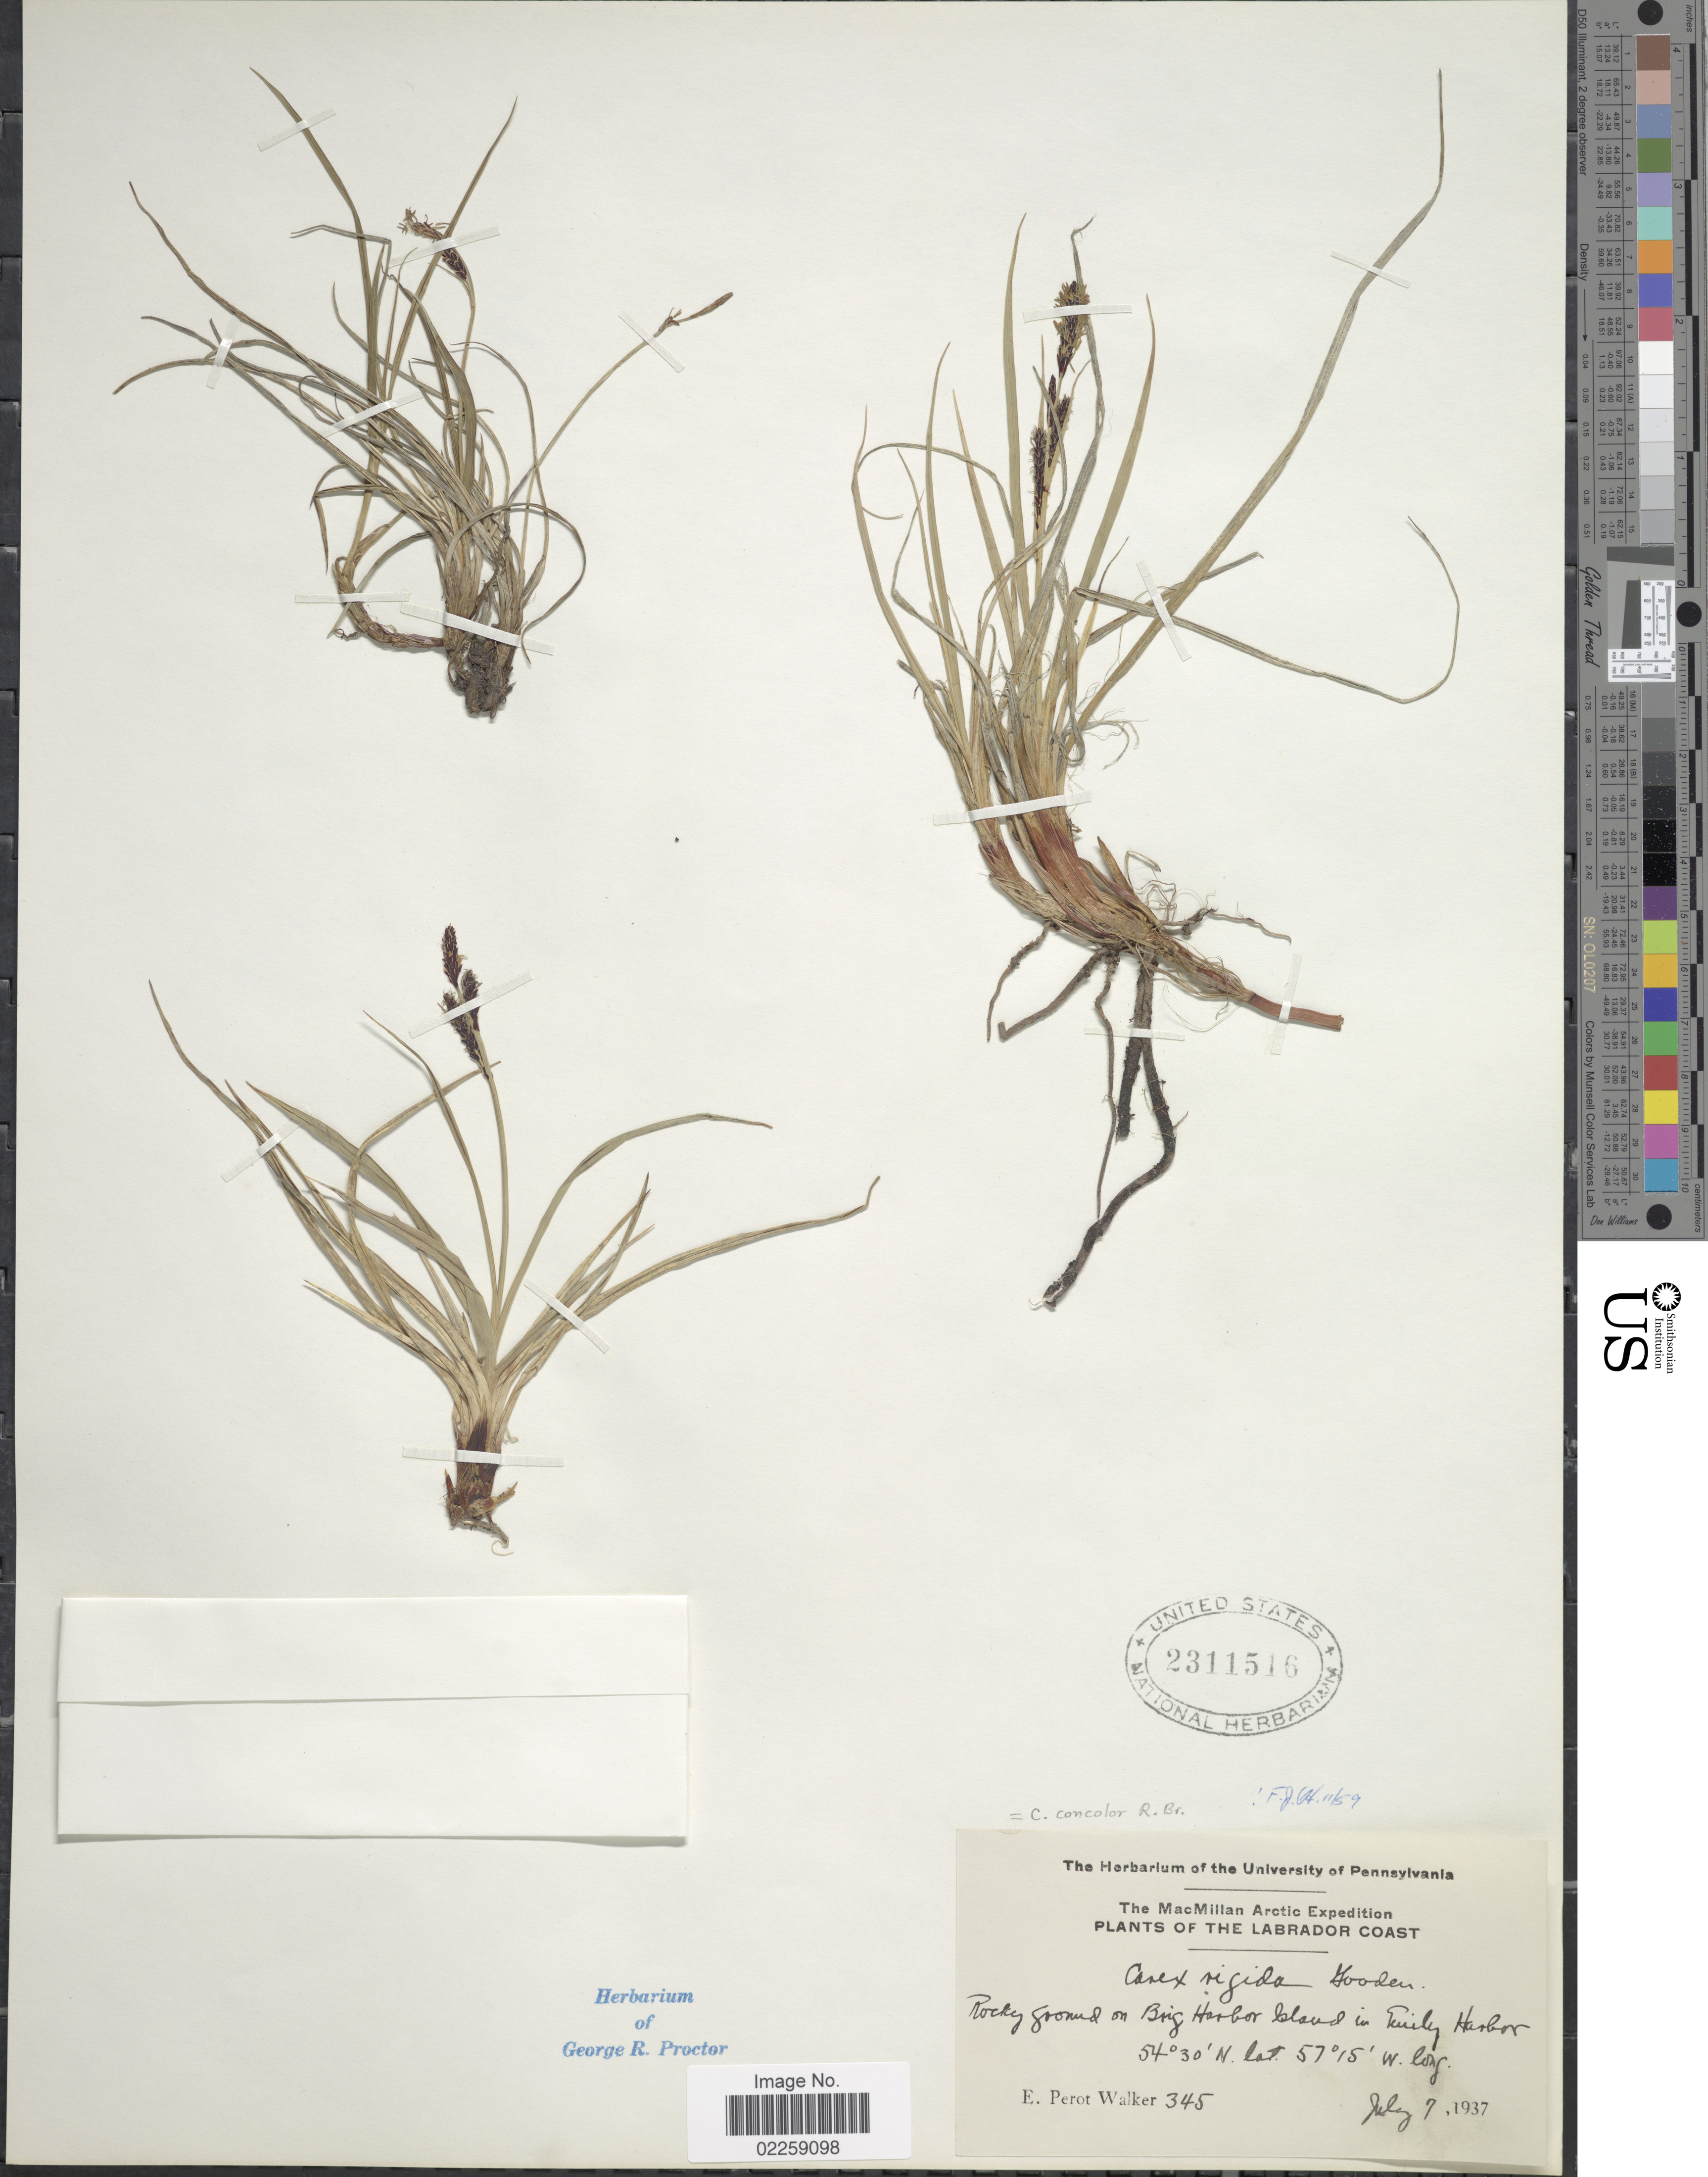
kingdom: Plantae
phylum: Tracheophyta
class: Liliopsida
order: Poales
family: Cyperaceae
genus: Carex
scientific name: Carex bigelowii subsp. bigelowii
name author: Torr. ex Schwein.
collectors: E. P. Walker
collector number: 345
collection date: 1937-07-07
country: Canada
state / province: Newfoundland and Labrador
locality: Labrador Coast. Rocky ground on Big Harbor Island in Emily Harbor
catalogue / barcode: US 2311516